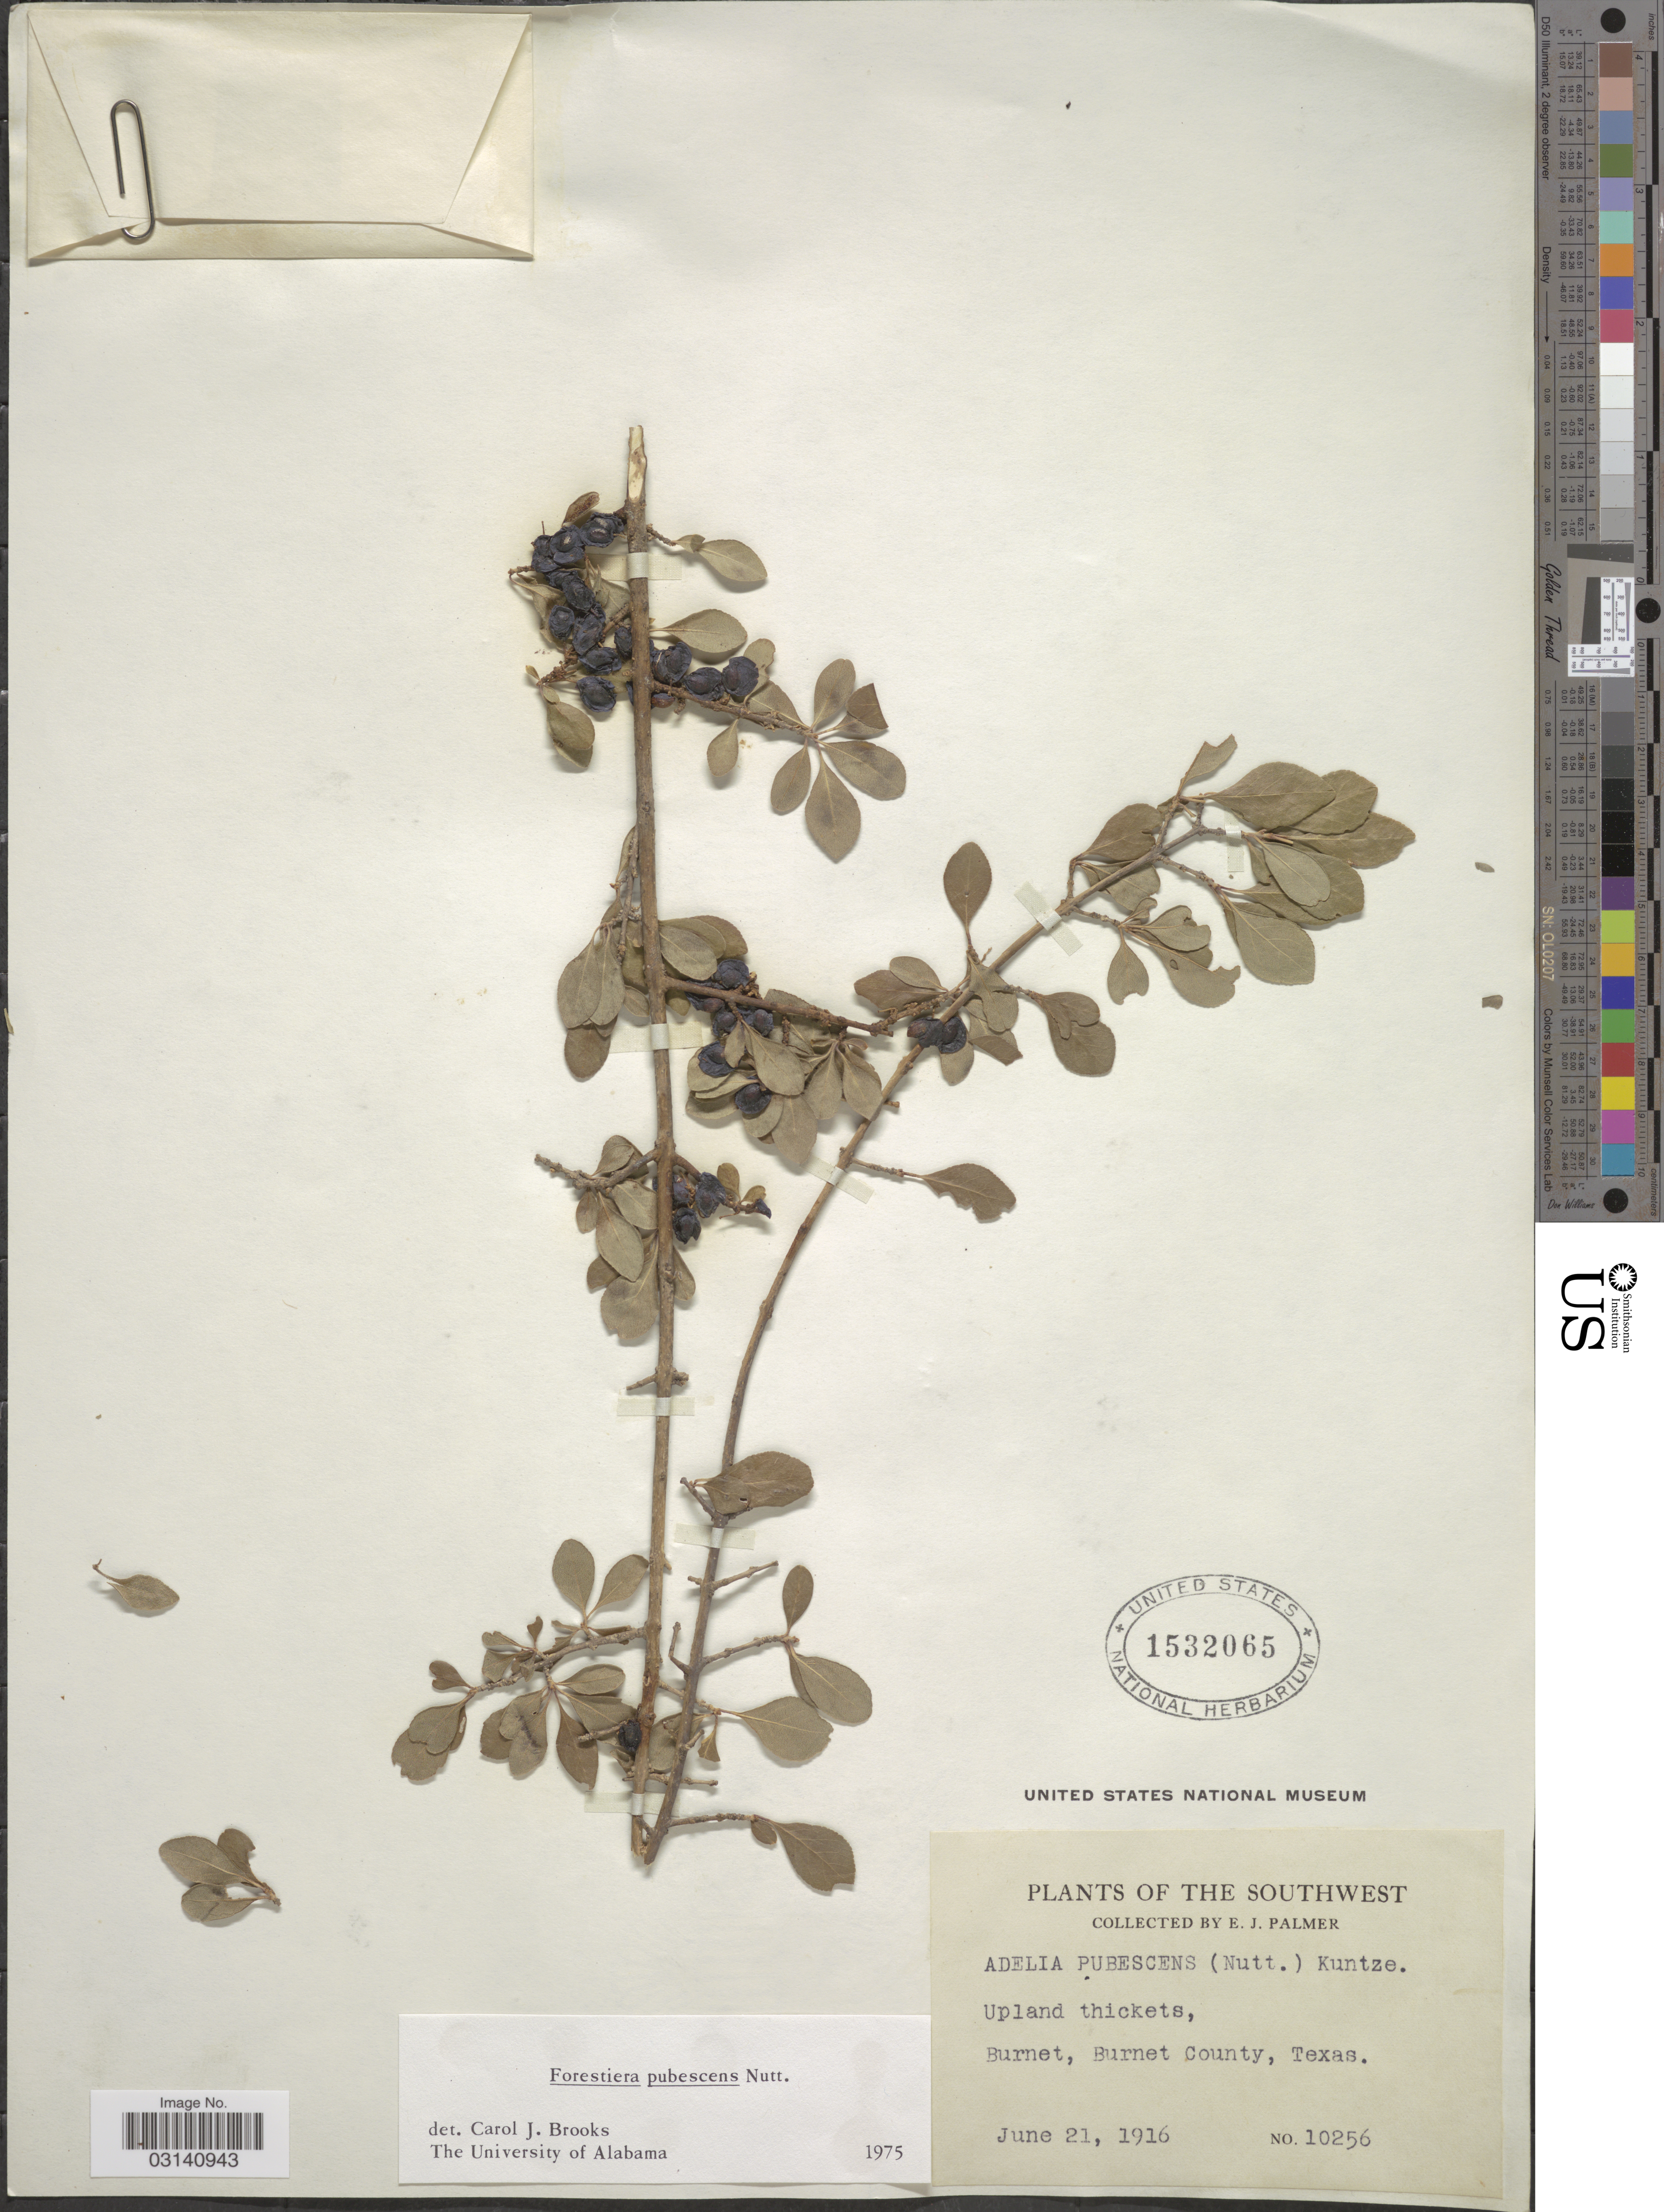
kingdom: Plantae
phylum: Tracheophyta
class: Magnoliopsida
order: Lamiales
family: Oleaceae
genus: Forestiera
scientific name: Forestiera pubescens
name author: Nutt.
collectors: E. J. Palmer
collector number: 10256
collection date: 1916-06-21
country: United States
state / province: Texas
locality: The Southwest. Burnet, Burnet County.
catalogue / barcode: US 1532065